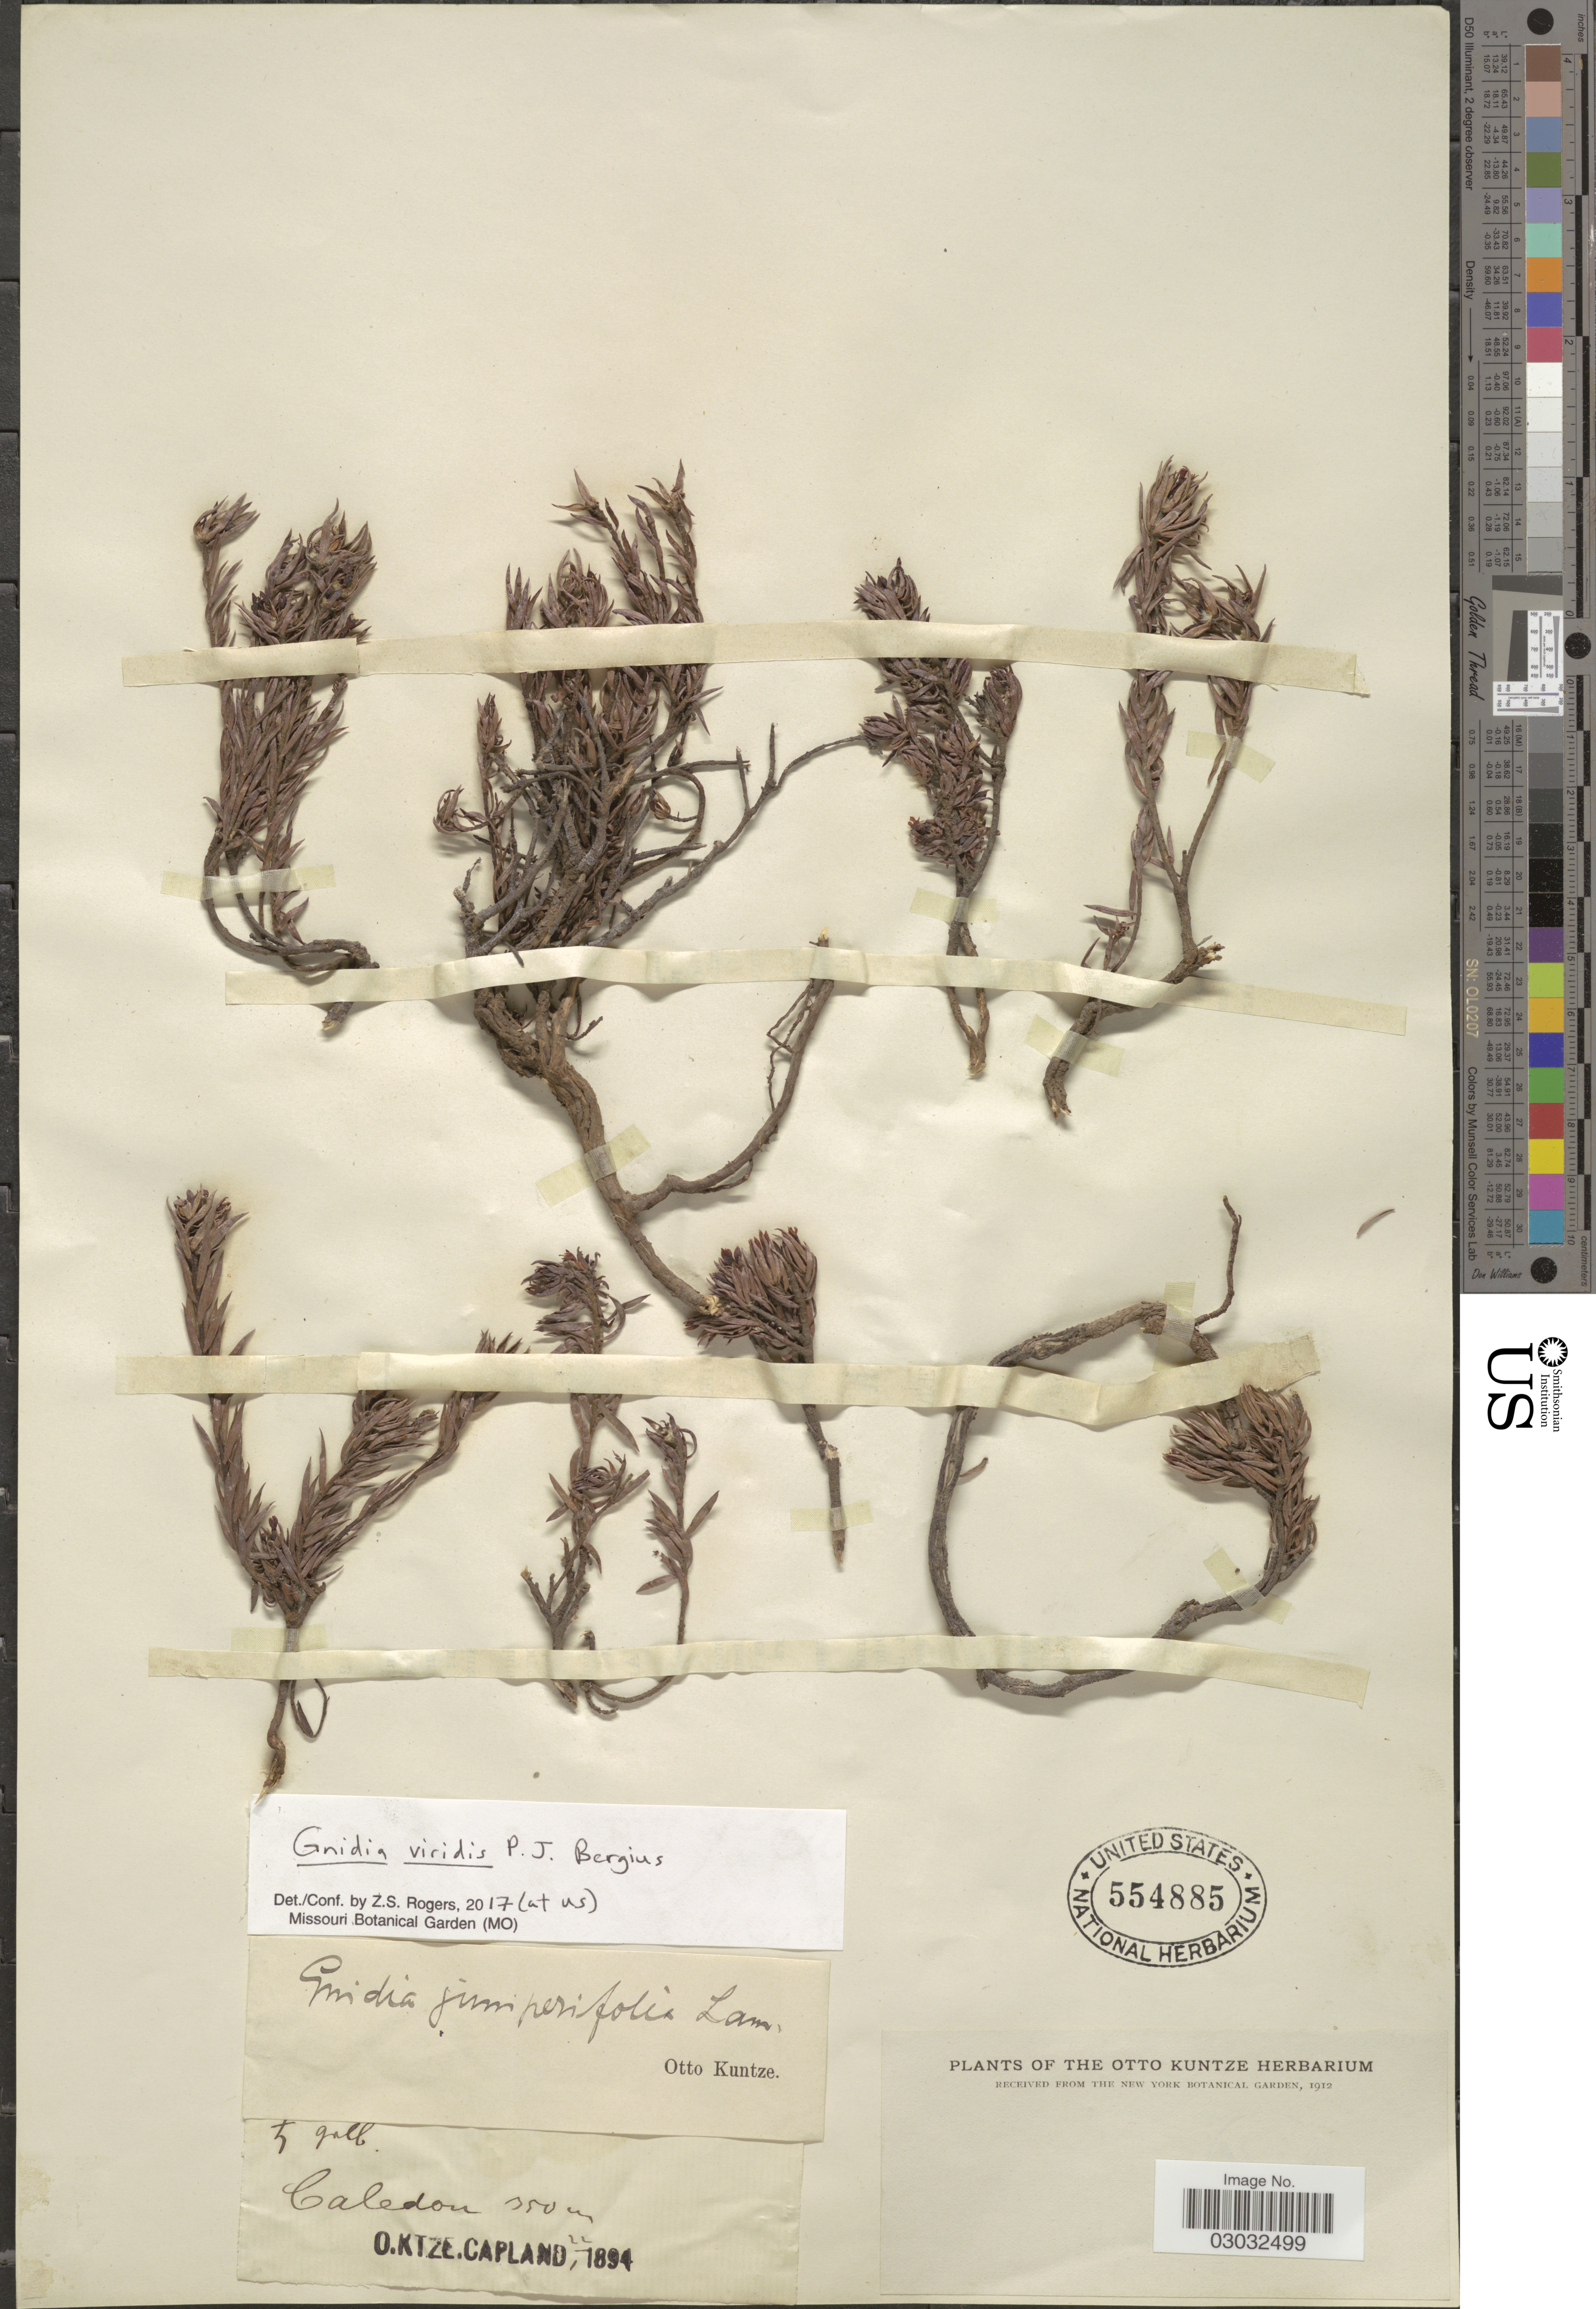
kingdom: Plantae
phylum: Tracheophyta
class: Magnoliopsida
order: Malvales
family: Thymelaeaceae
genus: Gnidia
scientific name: Gnidia viridis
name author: P.J. Bergius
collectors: C.E.O. Kuntze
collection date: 1894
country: South Africa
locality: Caledon. Capland.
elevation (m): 350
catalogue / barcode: US 554885